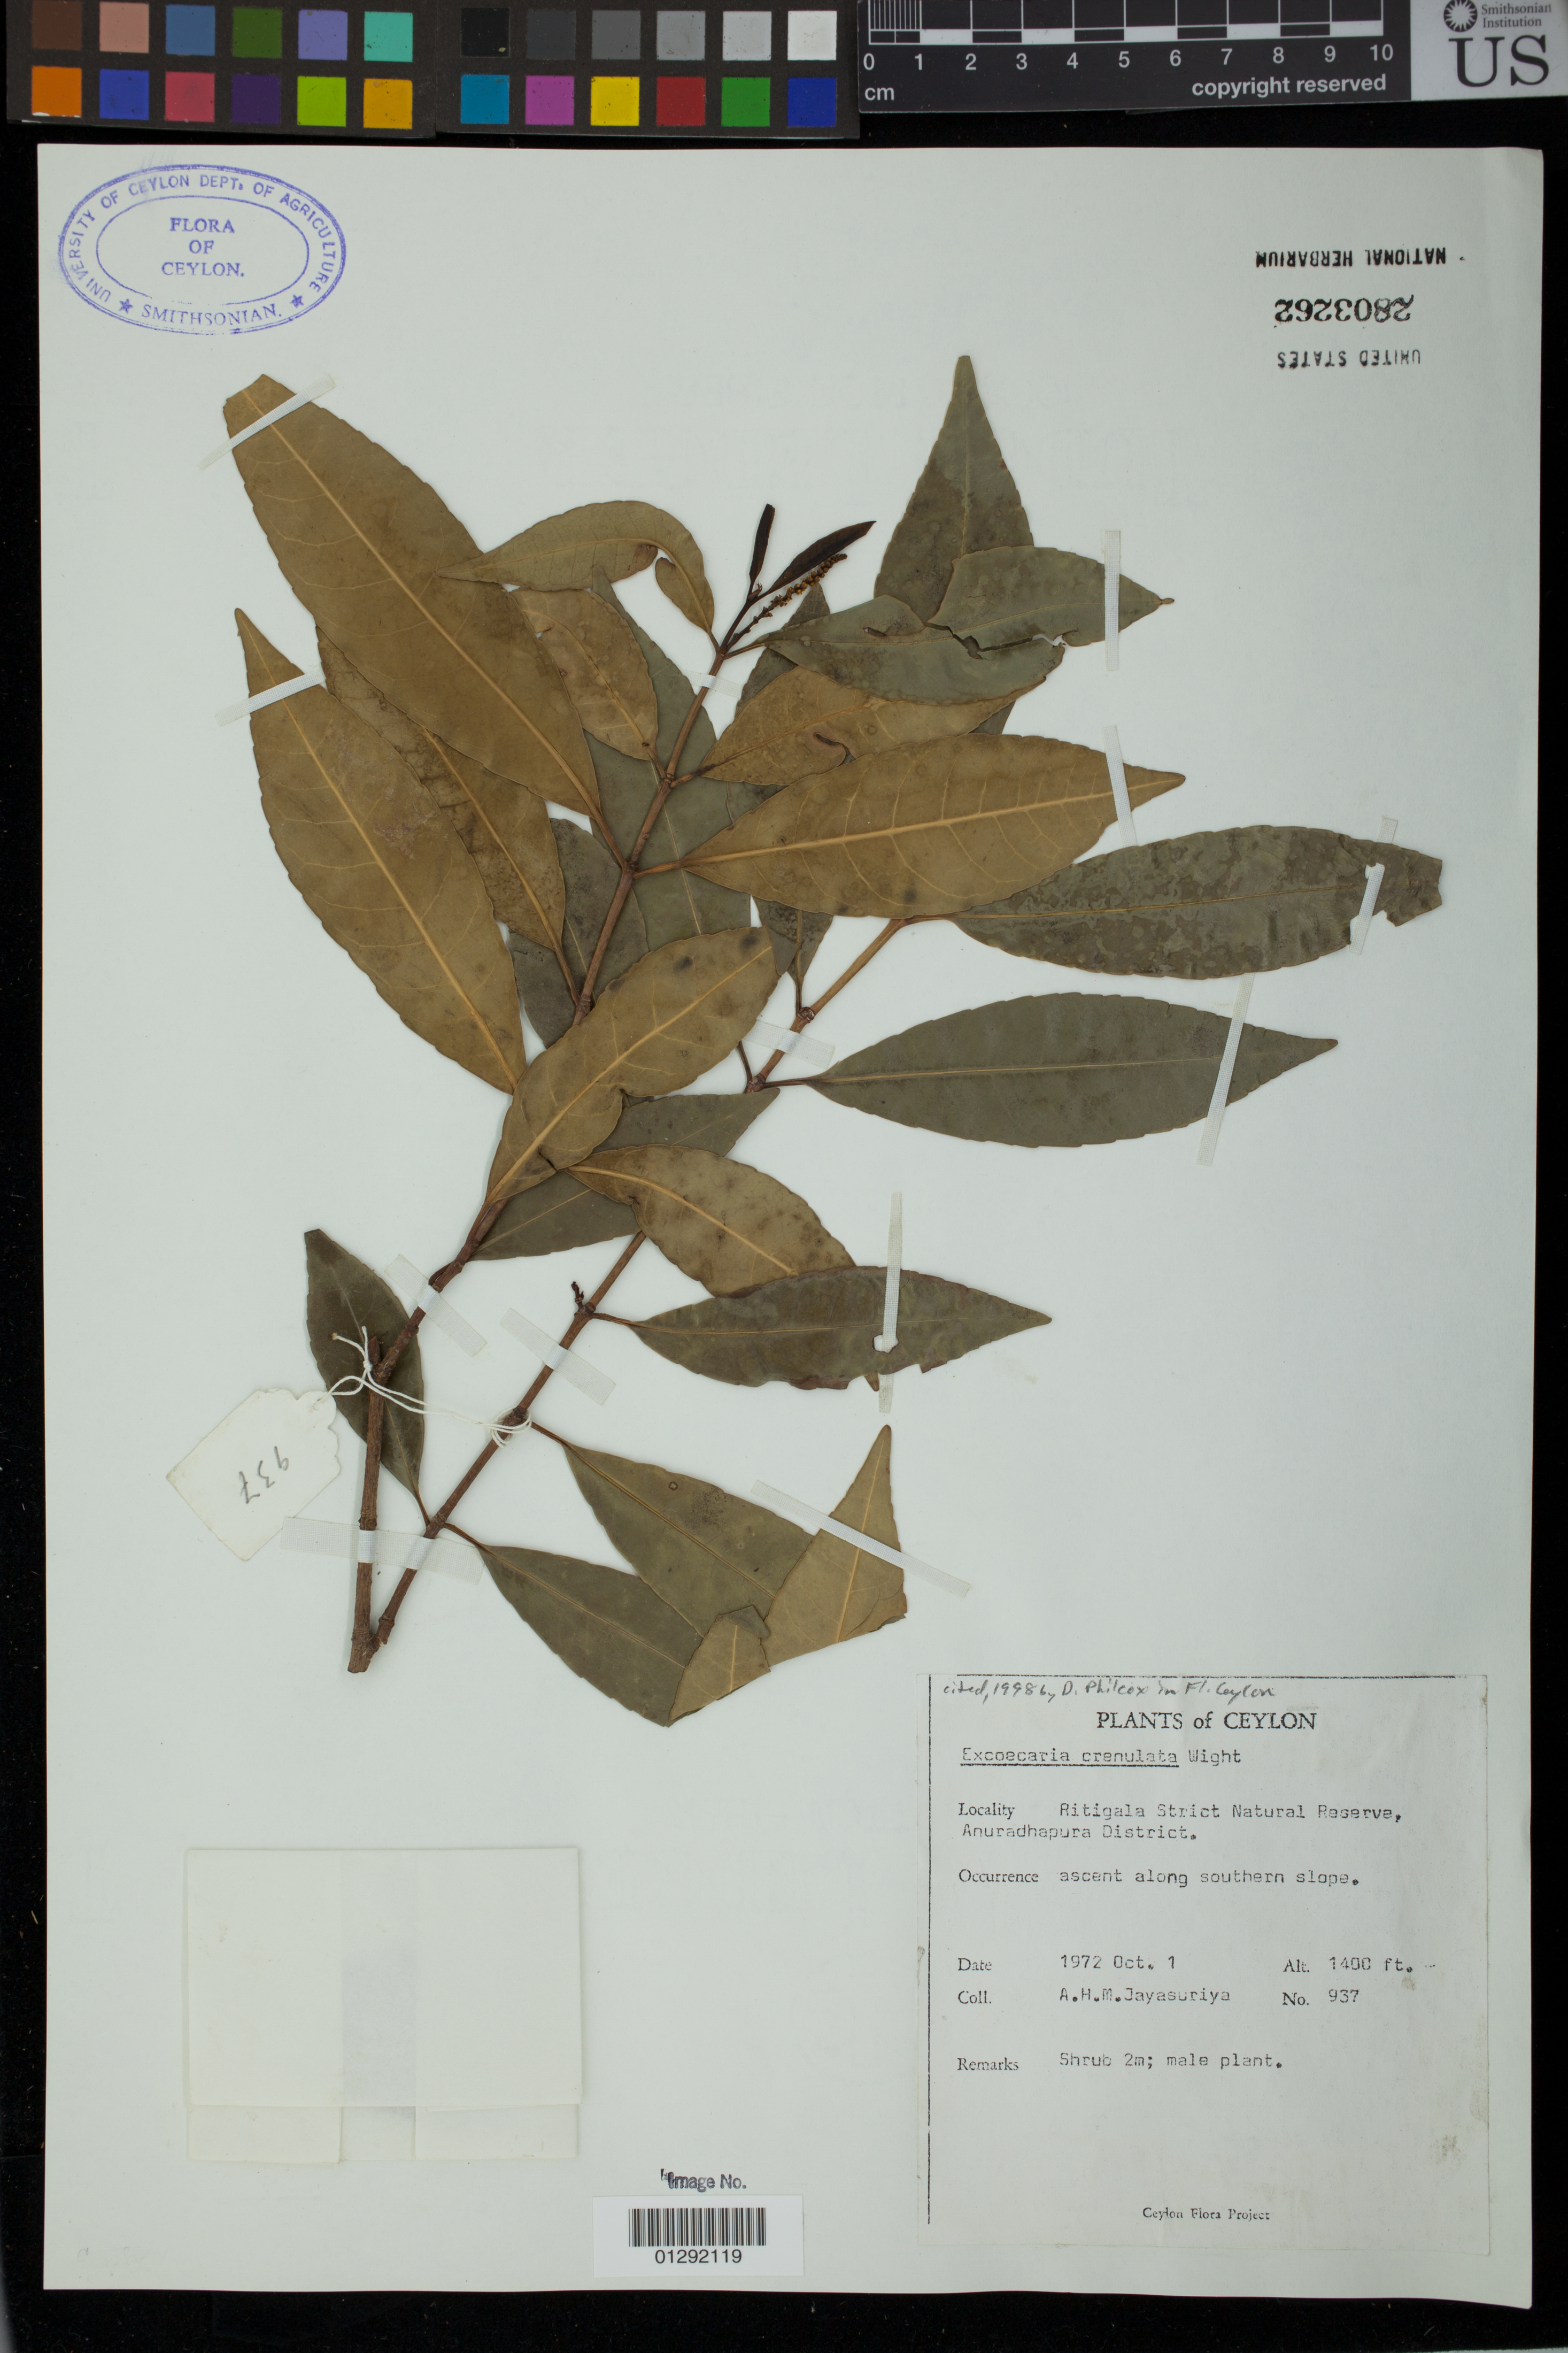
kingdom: Plantae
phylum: Tracheophyta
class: Magnoliopsida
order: Malpighiales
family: Euphorbiaceae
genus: Excoecaria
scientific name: Excoecaria crenulata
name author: Wight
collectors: A. H. Jayasuriya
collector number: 937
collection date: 1972-10-01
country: Sri Lanka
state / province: North Central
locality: Ceylon: Ritigala Strict Natural Reserve, Anuradhapura District, ascent along southern slope.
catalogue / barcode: US 2803262